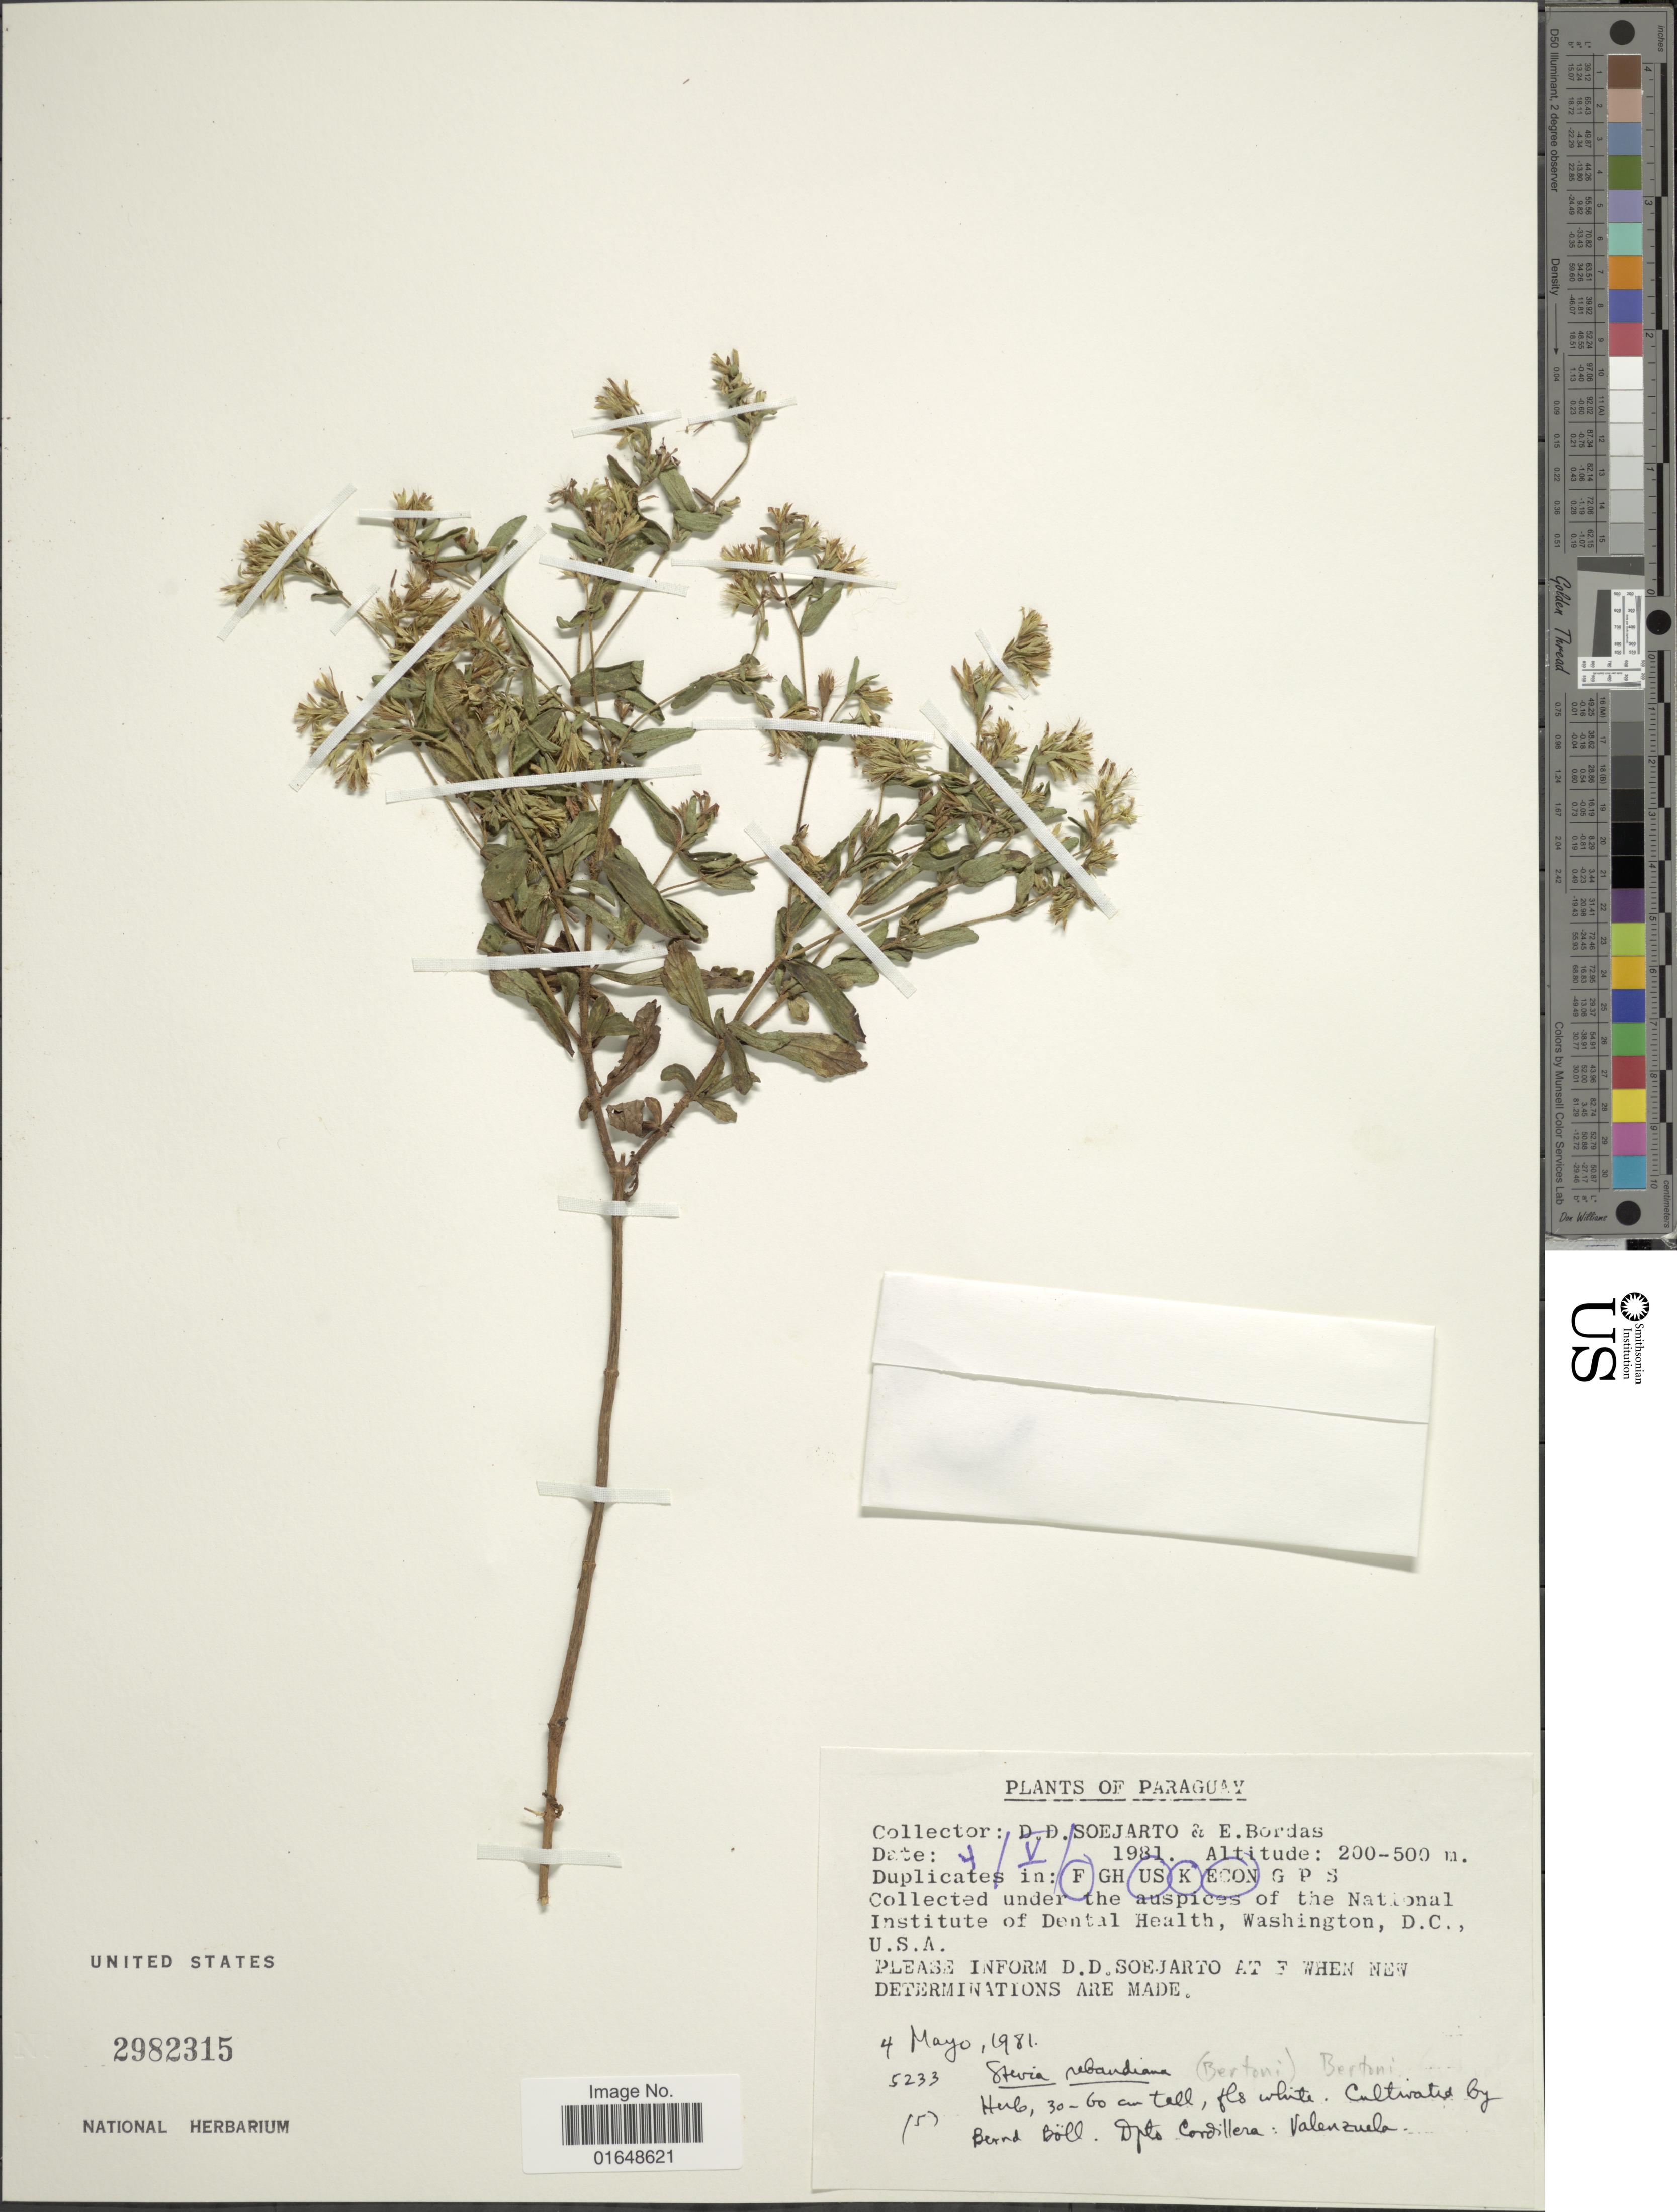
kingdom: Plantae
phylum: Tracheophyta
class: Magnoliopsida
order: Asterales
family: Asteraceae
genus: Stevia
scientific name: Stevia rebaudiana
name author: (Bertoni) Hemsl.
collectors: E. Bordas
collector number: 5233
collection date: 1981-05-04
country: Paraguay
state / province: Cordillera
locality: Dpto. Cordillera: Valenzuela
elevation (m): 200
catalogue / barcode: US 2982315